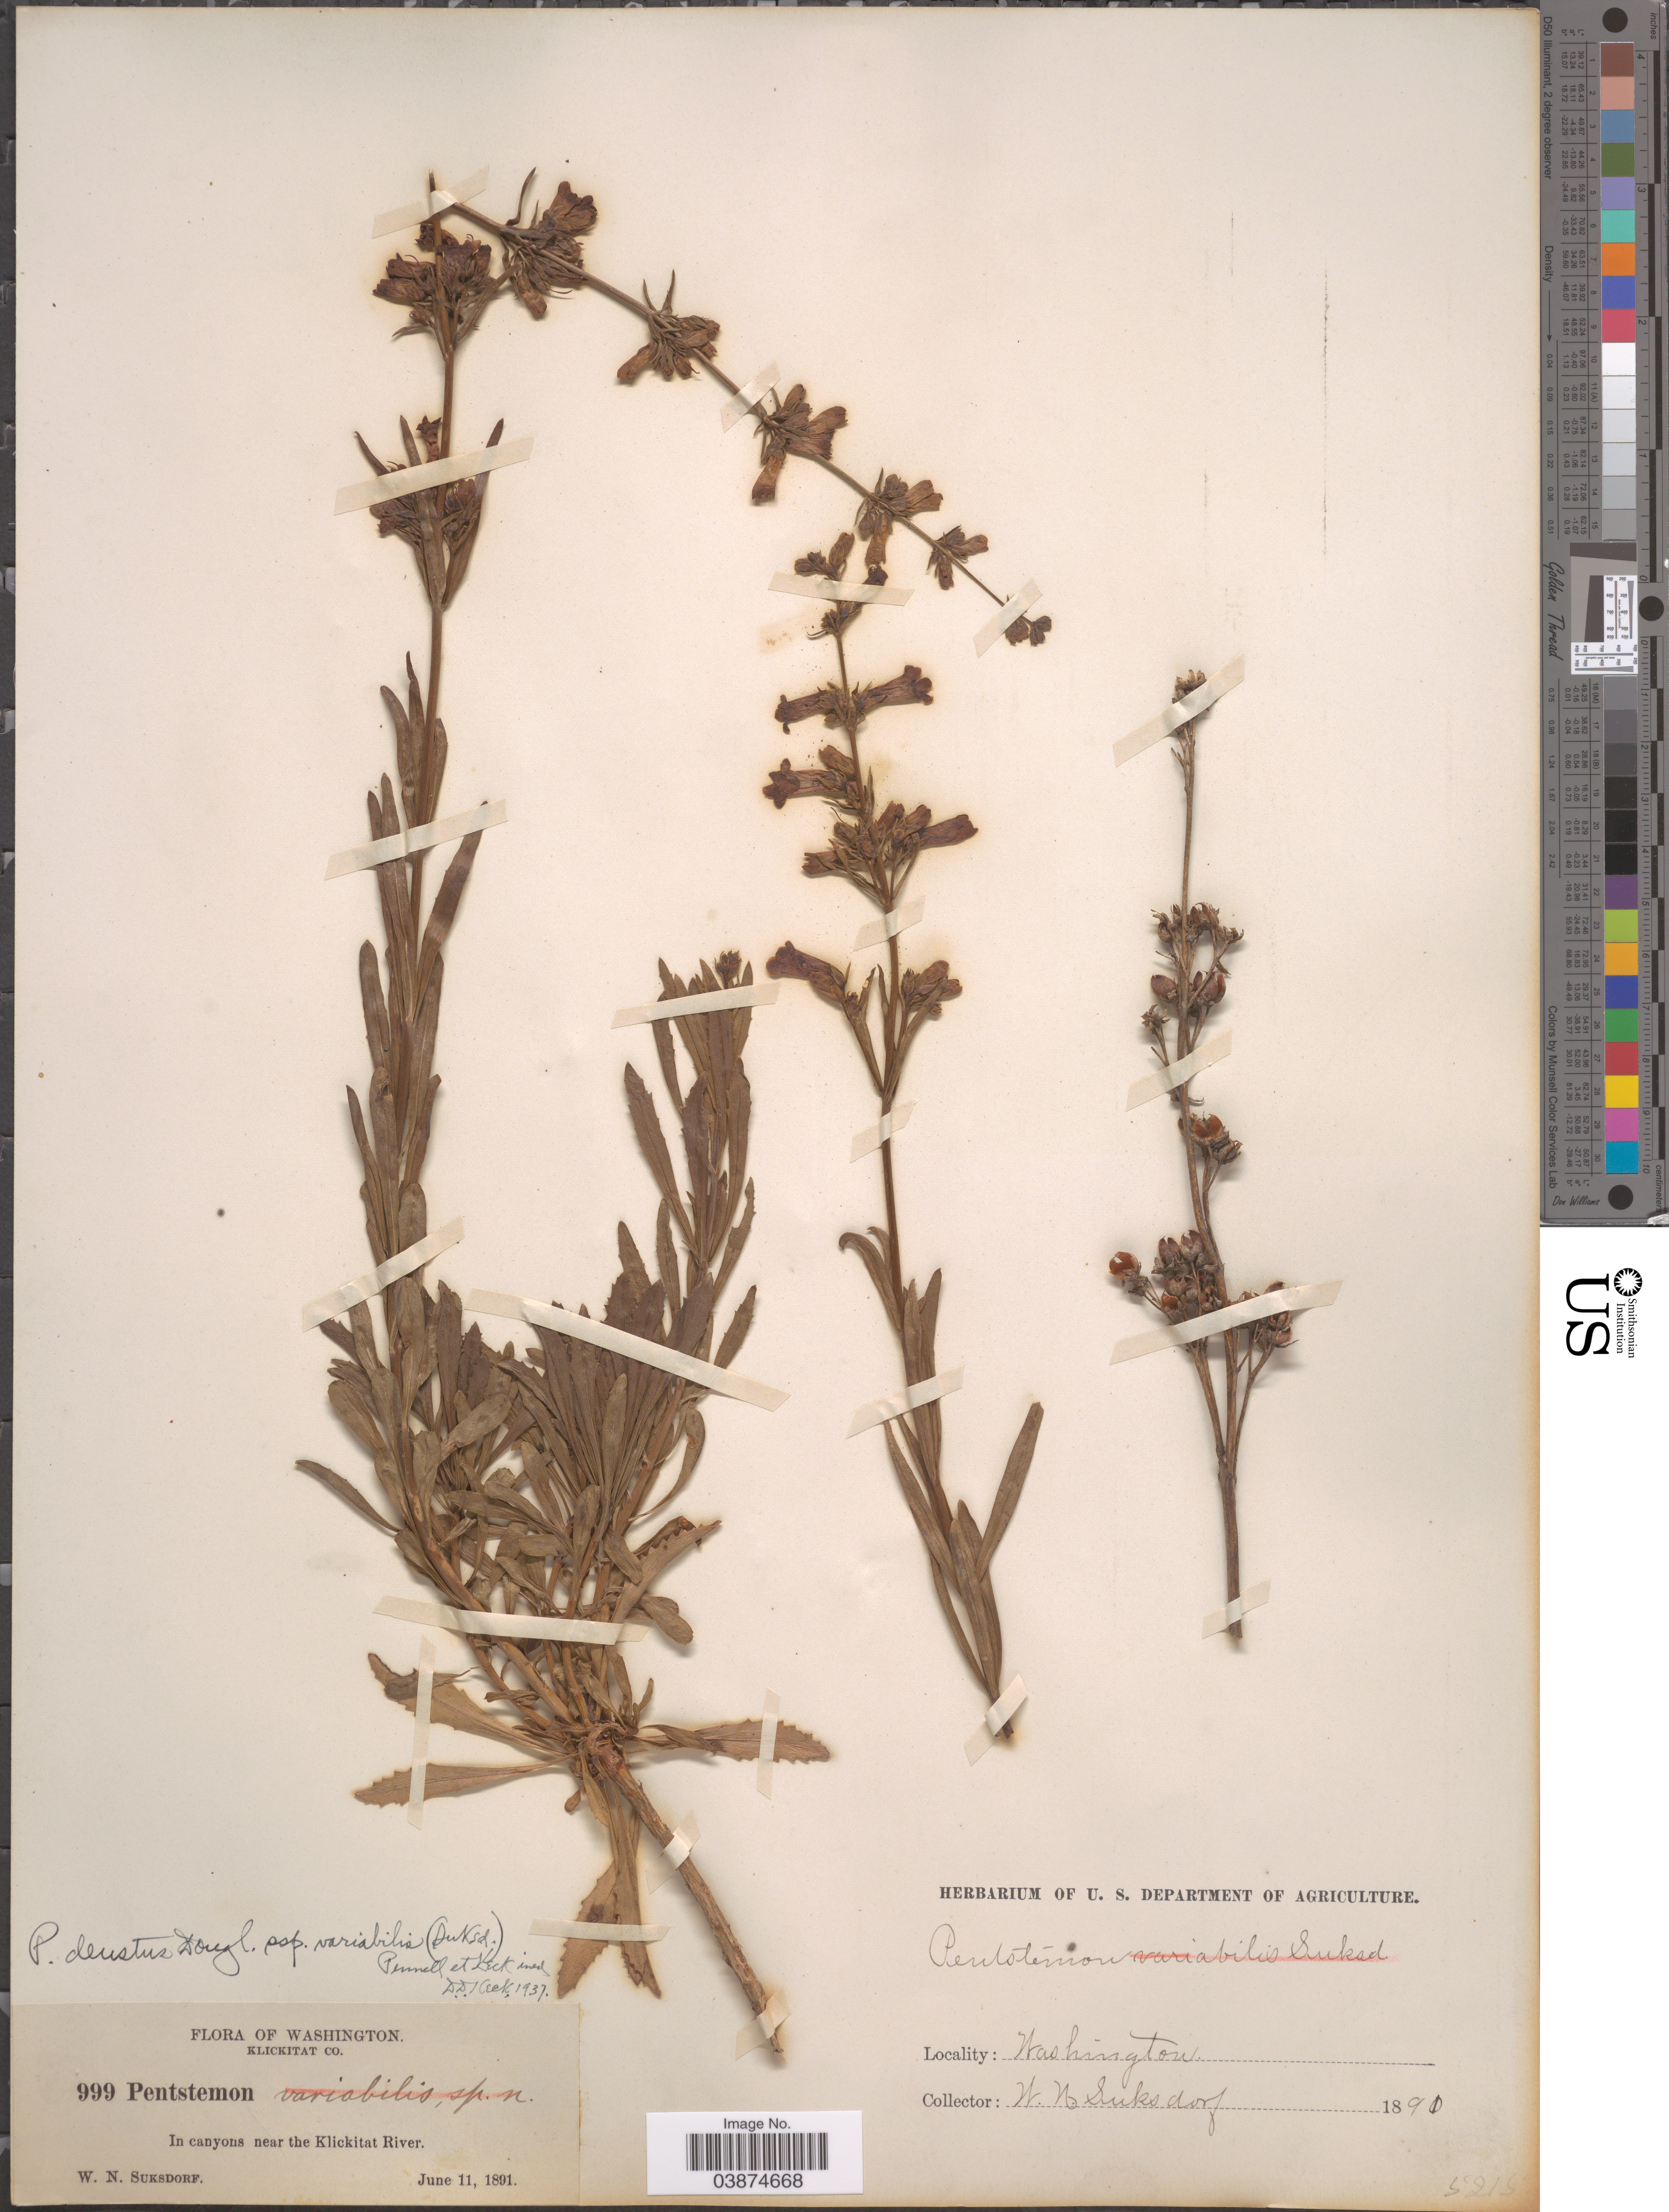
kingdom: Plantae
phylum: Tracheophyta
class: Magnoliopsida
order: Lamiales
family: Plantaginaceae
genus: Penstemon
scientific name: Penstemon deustus subsp. variabilis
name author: (Suksd.) Pennell & D.D. Keck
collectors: W. N. Suksdorf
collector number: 999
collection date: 1891-06-11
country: United States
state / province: Washington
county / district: Klickitat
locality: Klickitat Co. In canyons near the Klickitat River.